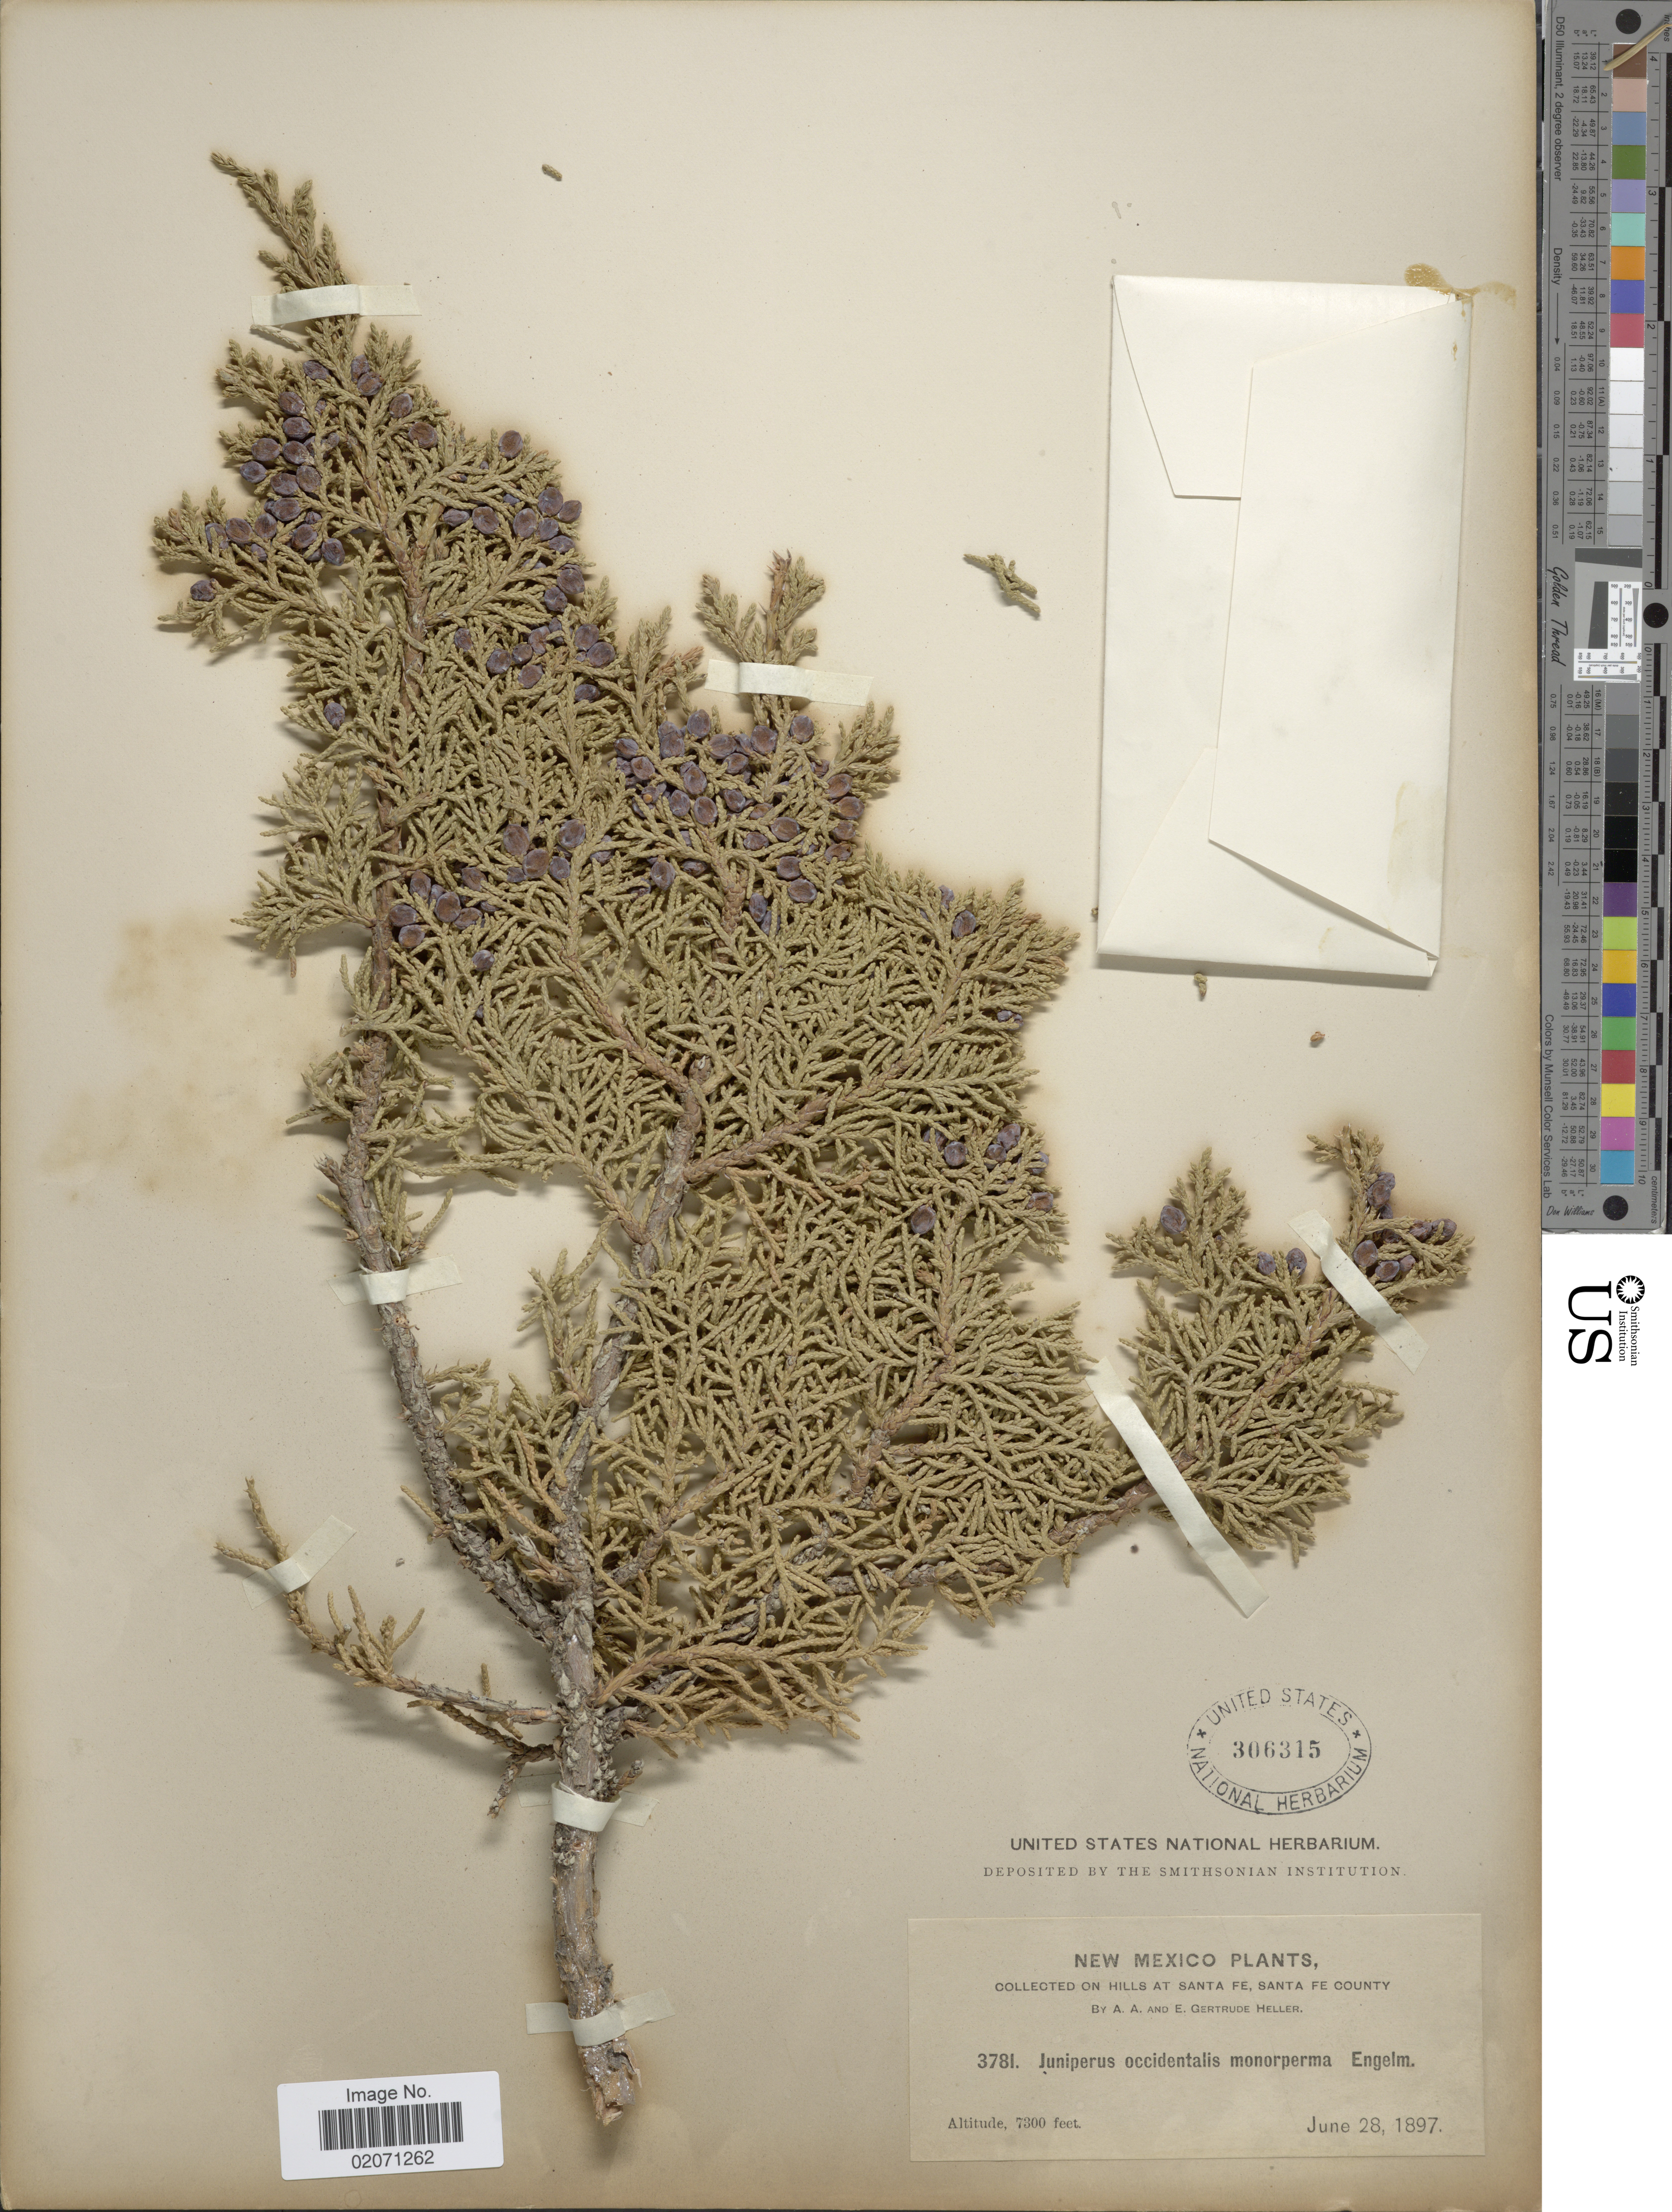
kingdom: Plantae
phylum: Tracheophyta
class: Pinopsida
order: Pinales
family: Cupressaceae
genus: Juniperus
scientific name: Juniperus monosperma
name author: (Engelm.) Sarg.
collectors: A. A. Heller & E. G. Heller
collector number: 3781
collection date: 1897-06-28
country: United States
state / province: New Mexico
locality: Hills at Santa Fe, Santa Fe County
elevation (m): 2225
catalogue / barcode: US 306315